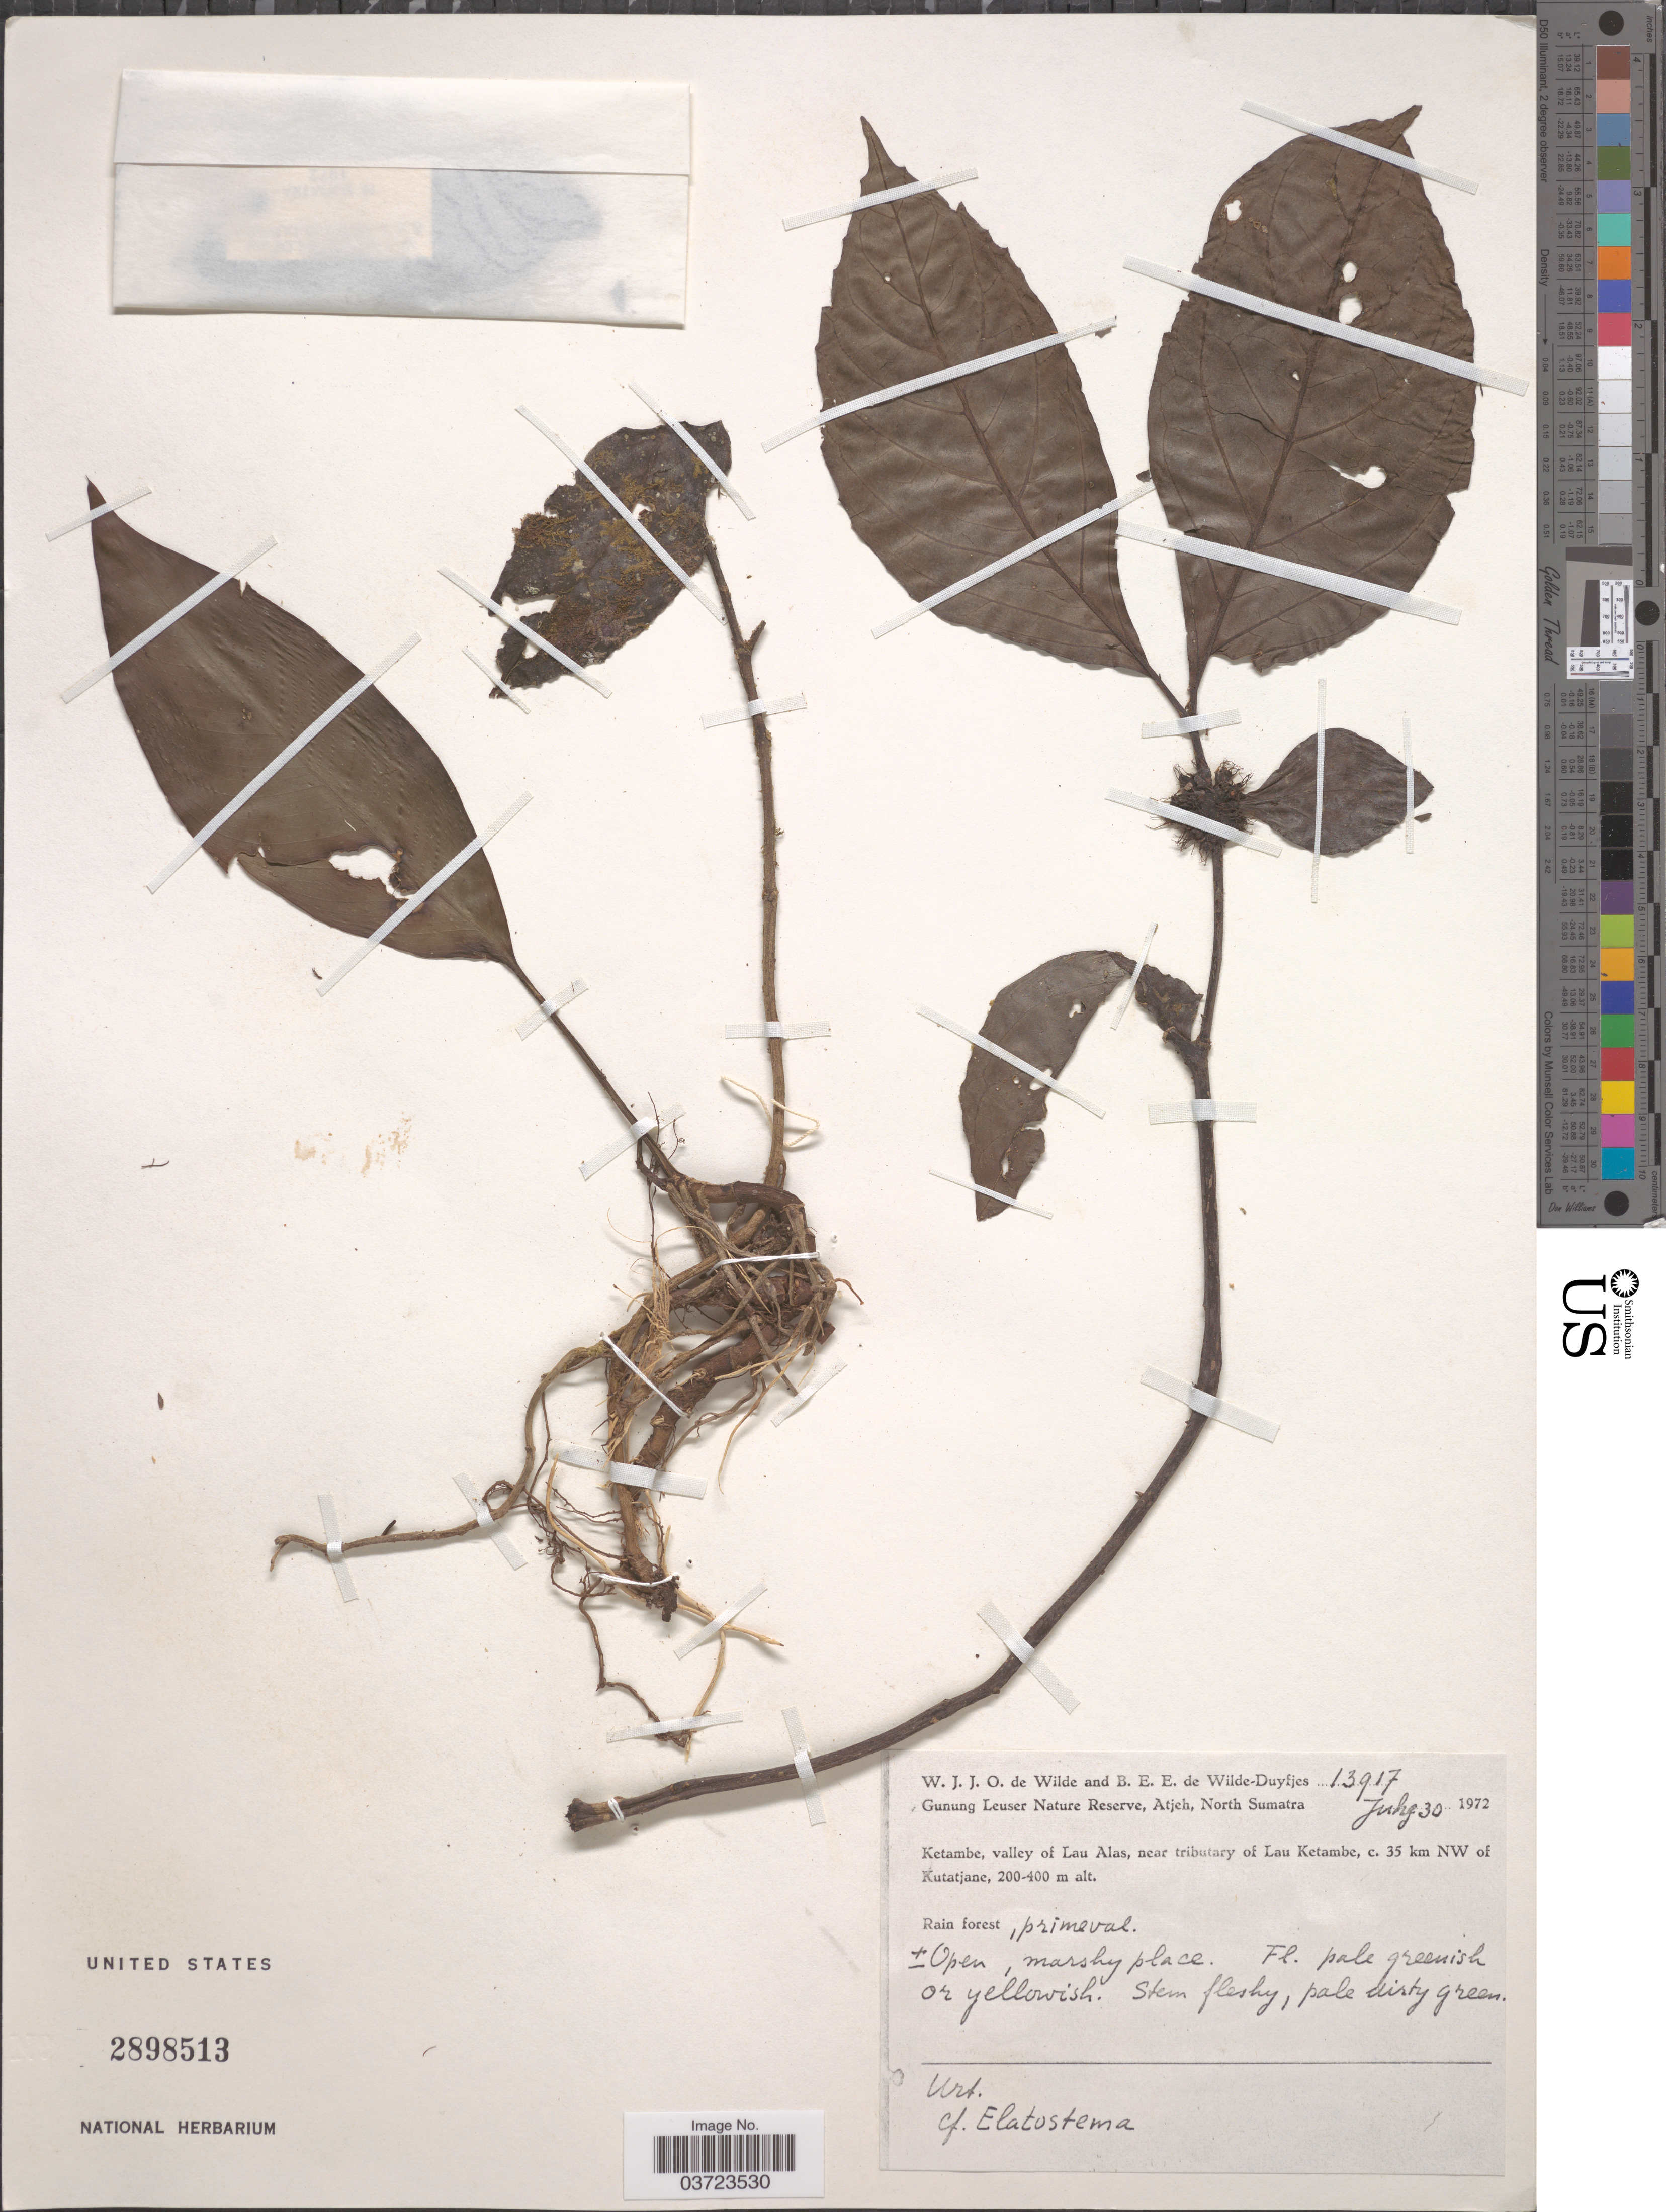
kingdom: Plantae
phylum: Tracheophyta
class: Magnoliopsida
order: Rosales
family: Urticaceae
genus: Elatostema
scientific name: Elatostema sp.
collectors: W. J. de Wilde & B. E. de Wilde-Duyfjes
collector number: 13917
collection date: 1972-07-30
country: Indonesia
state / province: Sumatra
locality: Gunung Leuser Nature Reserve, Atjeh, North Sumatra. Ketambe, valley of Lau Alas, near tributary of Lau Ketambe, c. 35 km NW of Kutatjane.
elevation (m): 200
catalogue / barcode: US 2898513